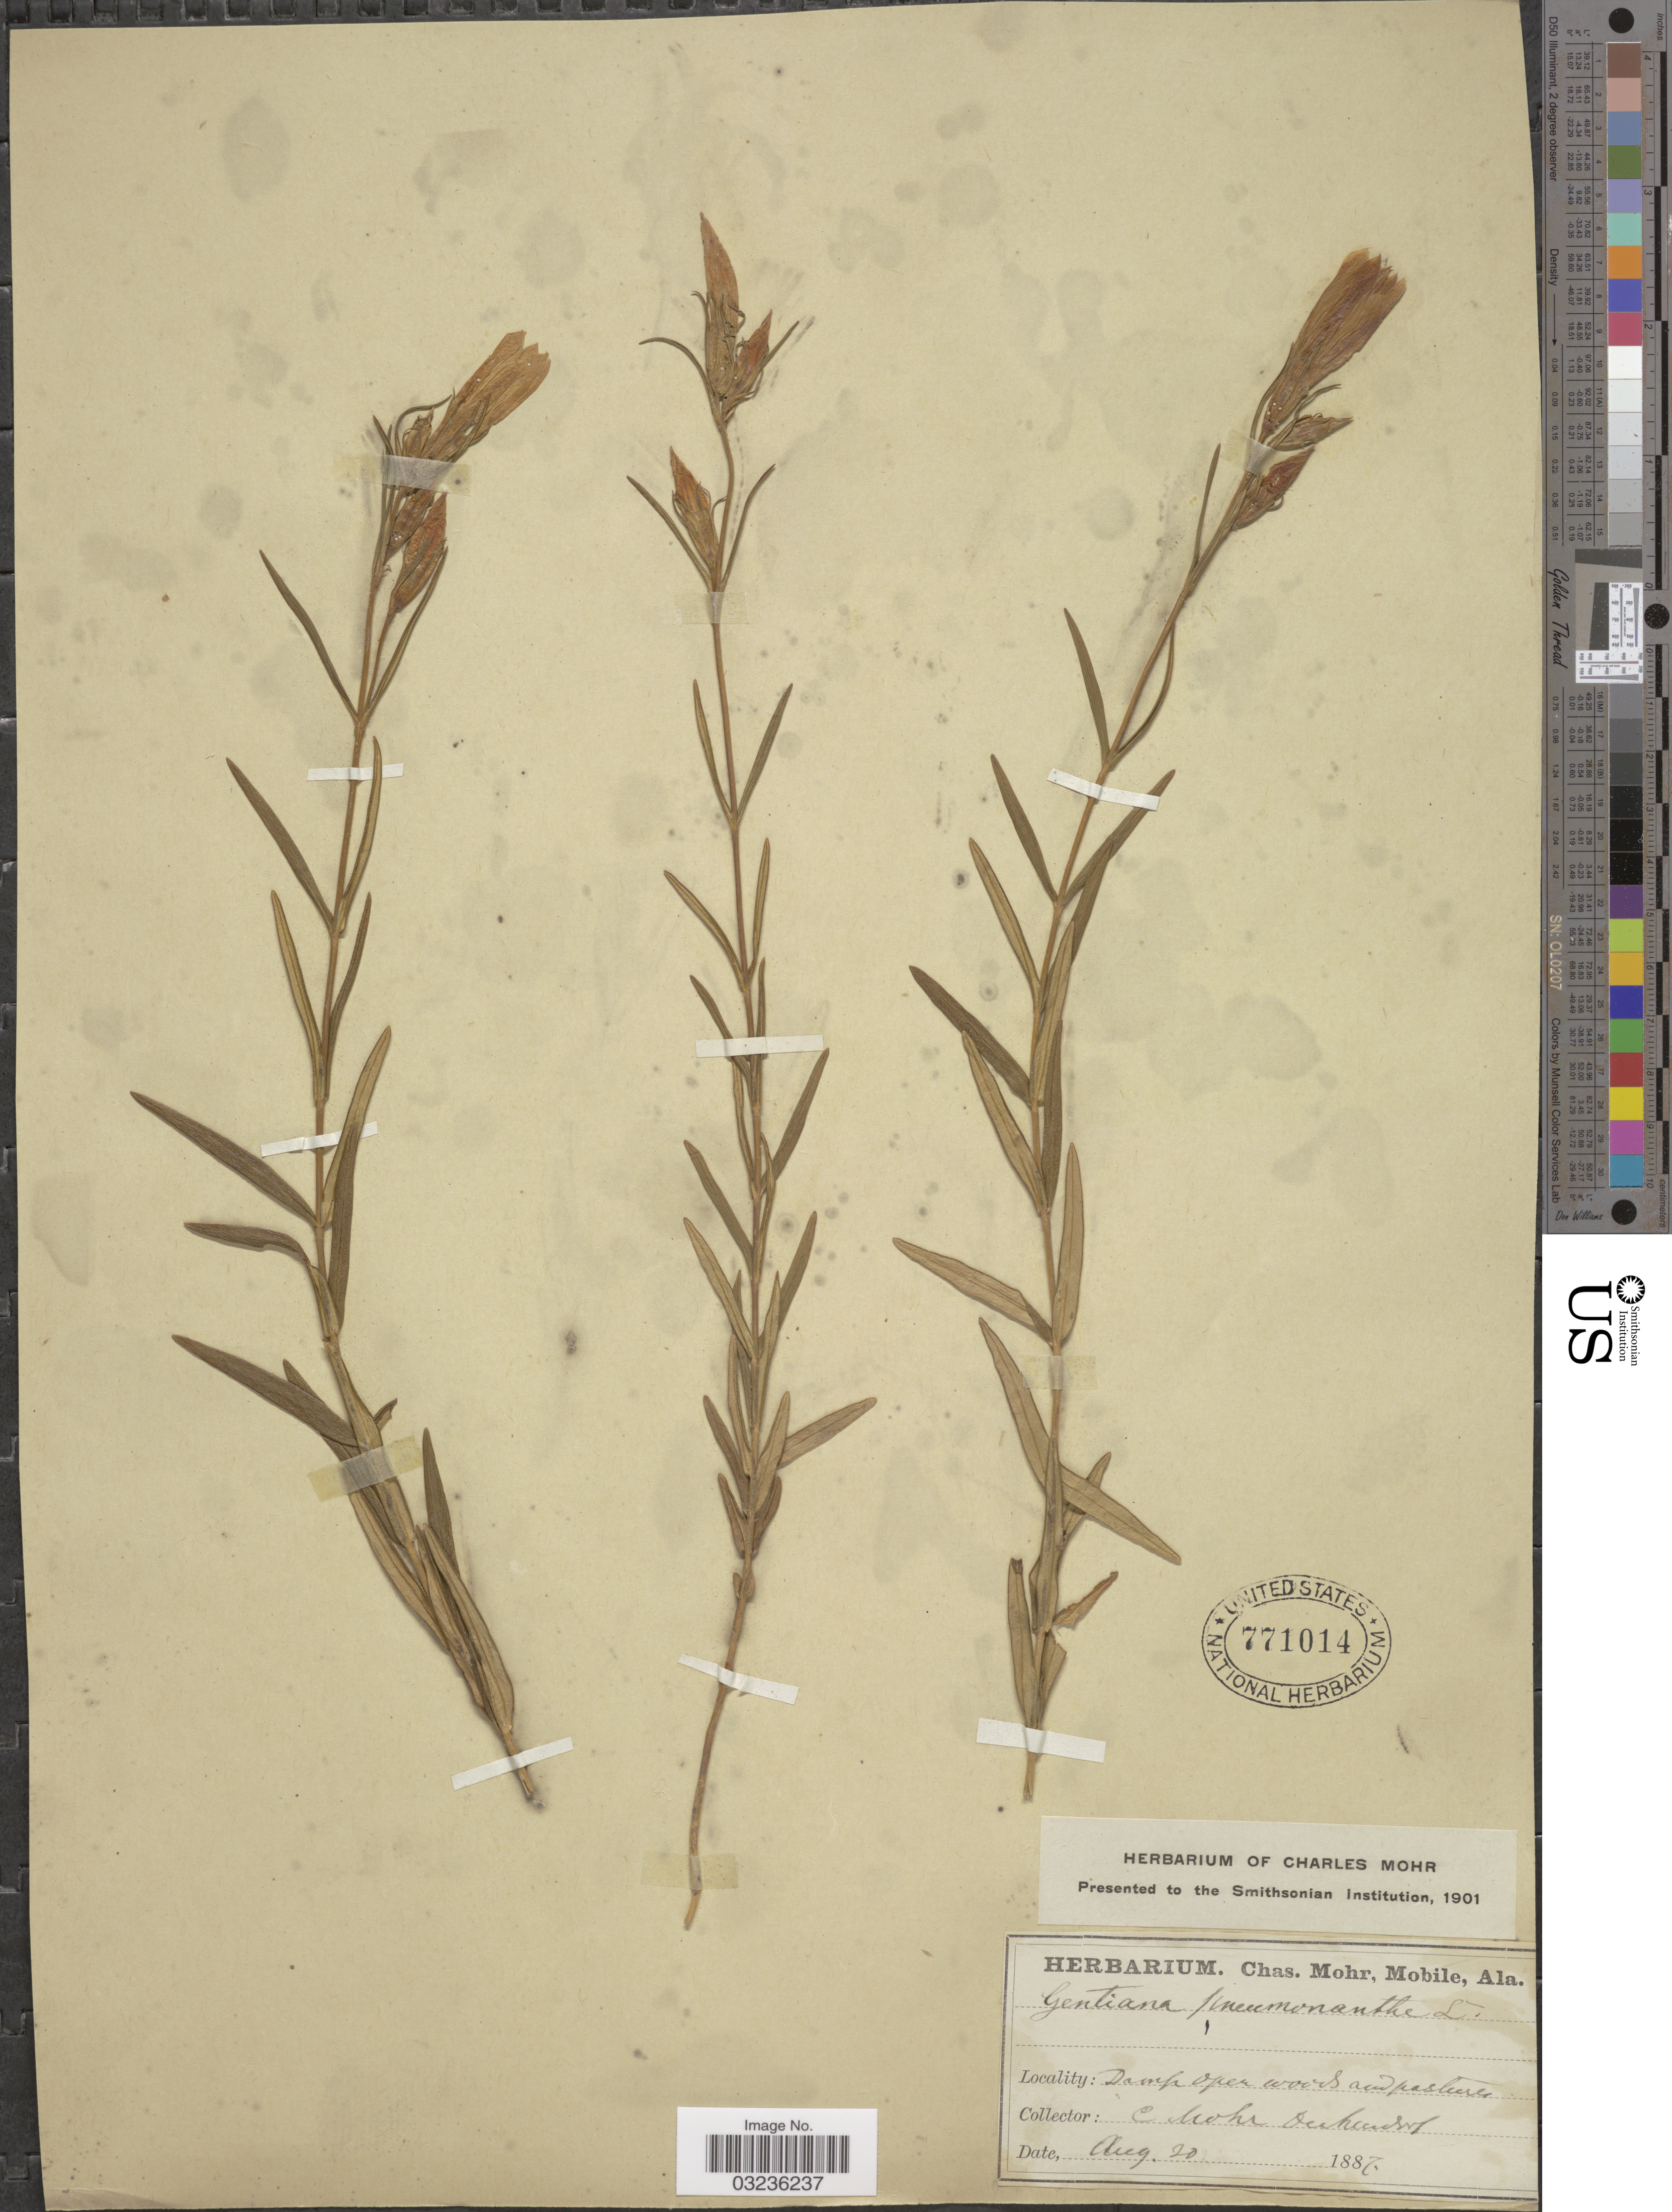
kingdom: Plantae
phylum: Tracheophyta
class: Magnoliopsida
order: Gentianales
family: Gentianaceae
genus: Gentiana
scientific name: Gentiana pneumonanthe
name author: L.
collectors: Mohr, C. T. (herbarium)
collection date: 1887-08-20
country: Germany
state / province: Bayern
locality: Damp open woods and pastures, Denkendorf.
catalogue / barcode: US 771014